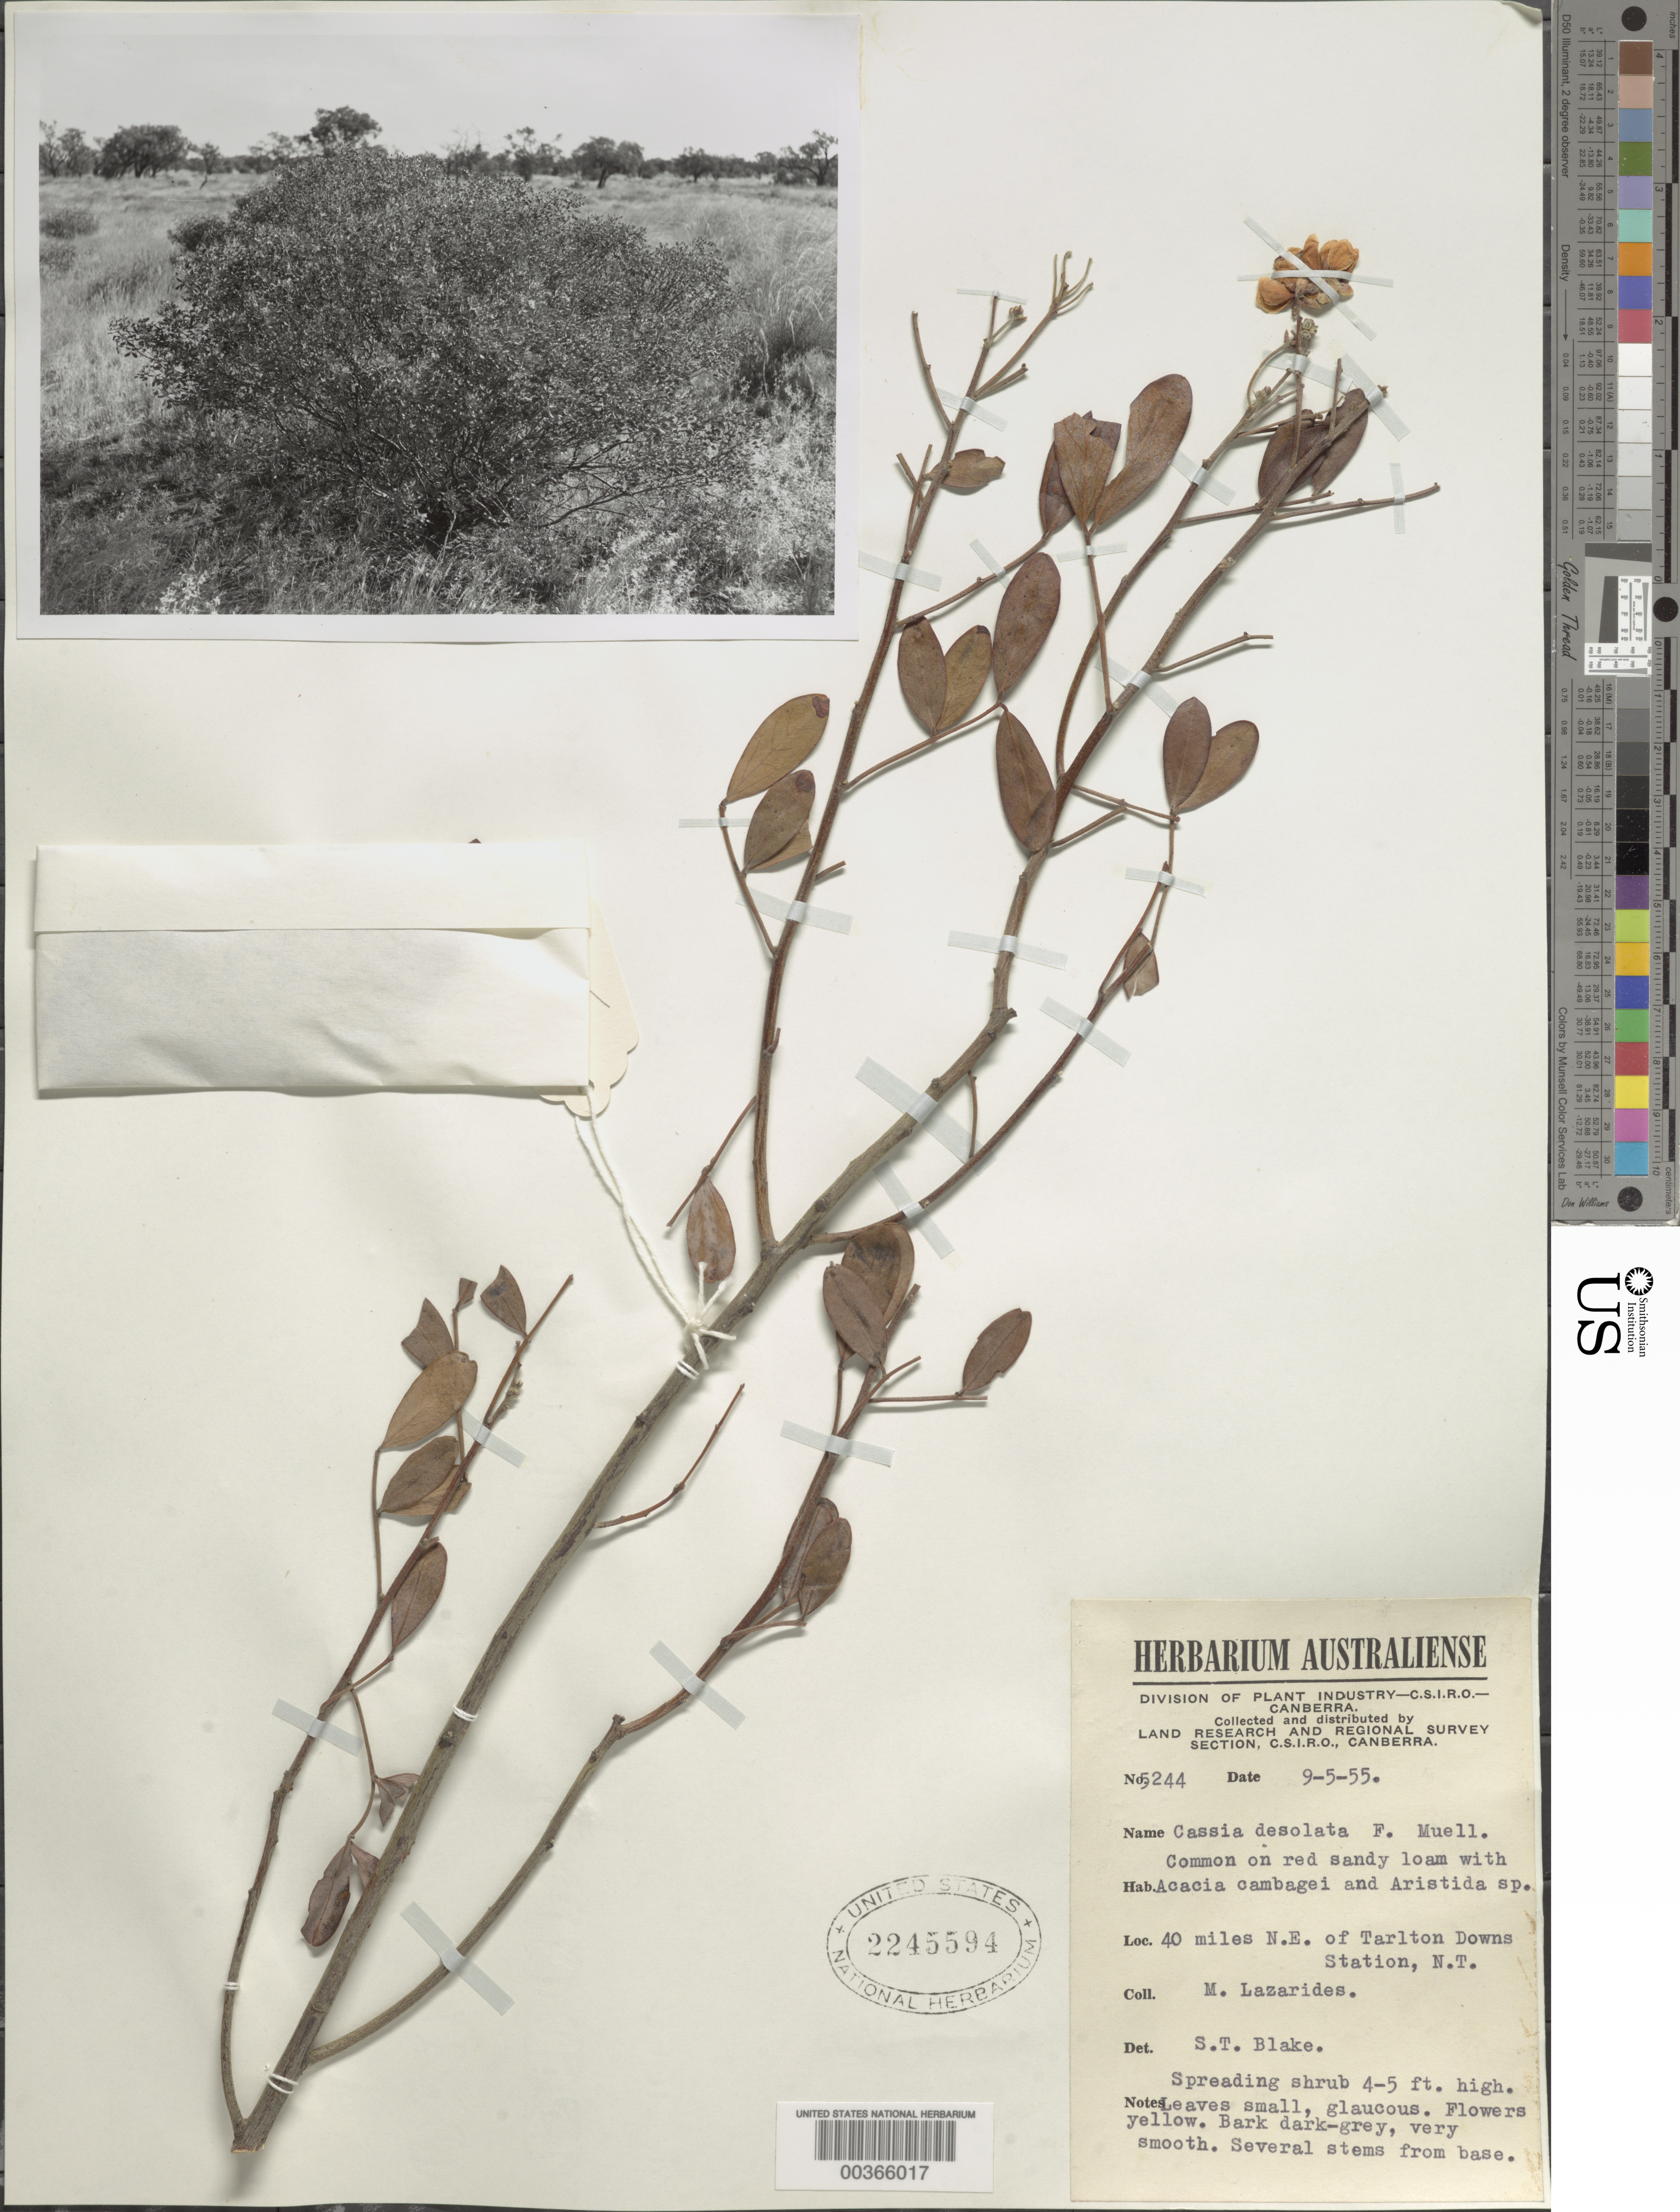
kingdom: Plantae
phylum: Tracheophyta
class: Magnoliopsida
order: Fabales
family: Fabaceae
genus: Senna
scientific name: Senna artemisioides subsp. x sturtii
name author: (R. Br.) Randell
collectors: M. Lazarides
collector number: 5244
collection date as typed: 09 May 1955 or 05 Sep 1955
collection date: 1955-05-09 or 1955-09-05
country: Australia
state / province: New South Wales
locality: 40 mi ne of tarlton downs station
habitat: On red sandy loam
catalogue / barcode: US 2245594